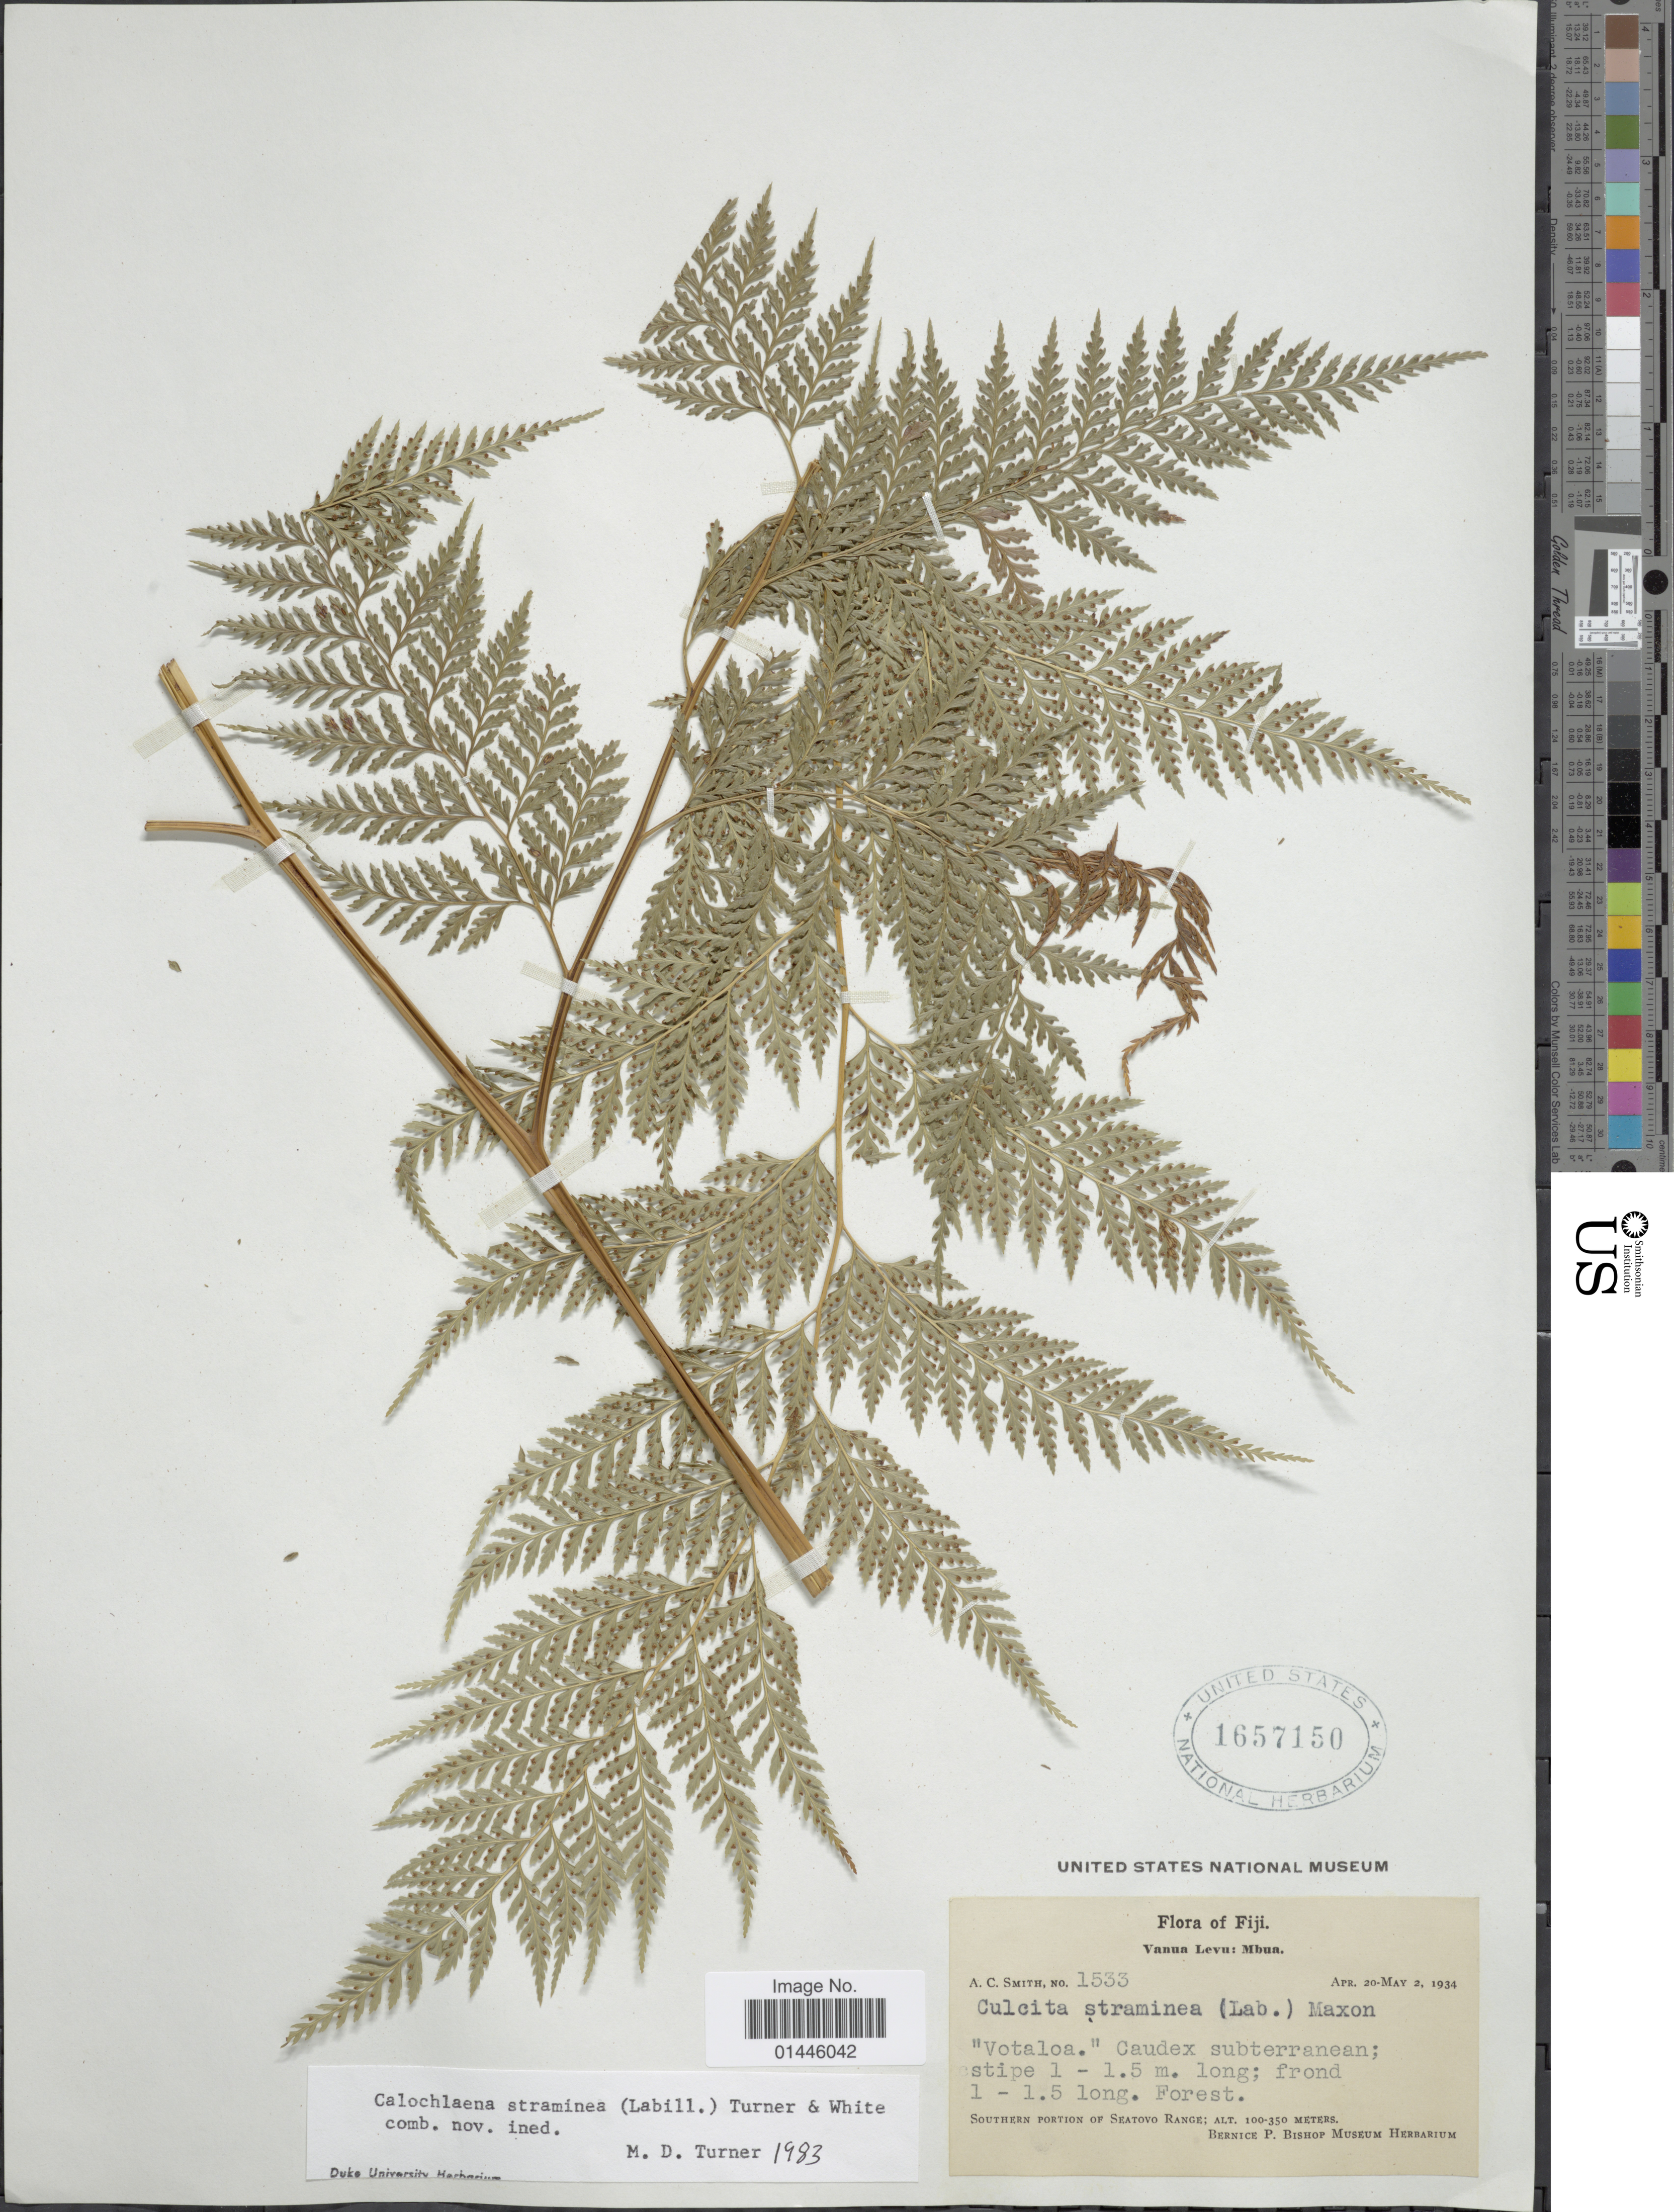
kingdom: Plantae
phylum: Tracheophyta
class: Polypodiopsida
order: Cyatheales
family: Dicksoniaceae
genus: Calochlaena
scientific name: Calochlaena straminea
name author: (Labill.) M.D. Turner & R.A. White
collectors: A. C. Smith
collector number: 1533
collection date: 1934-04-20/1934-05-02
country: Fiji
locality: Vanua Levu: Mbua, southern portion of Seatovo Range.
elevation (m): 100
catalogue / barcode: US 1657150